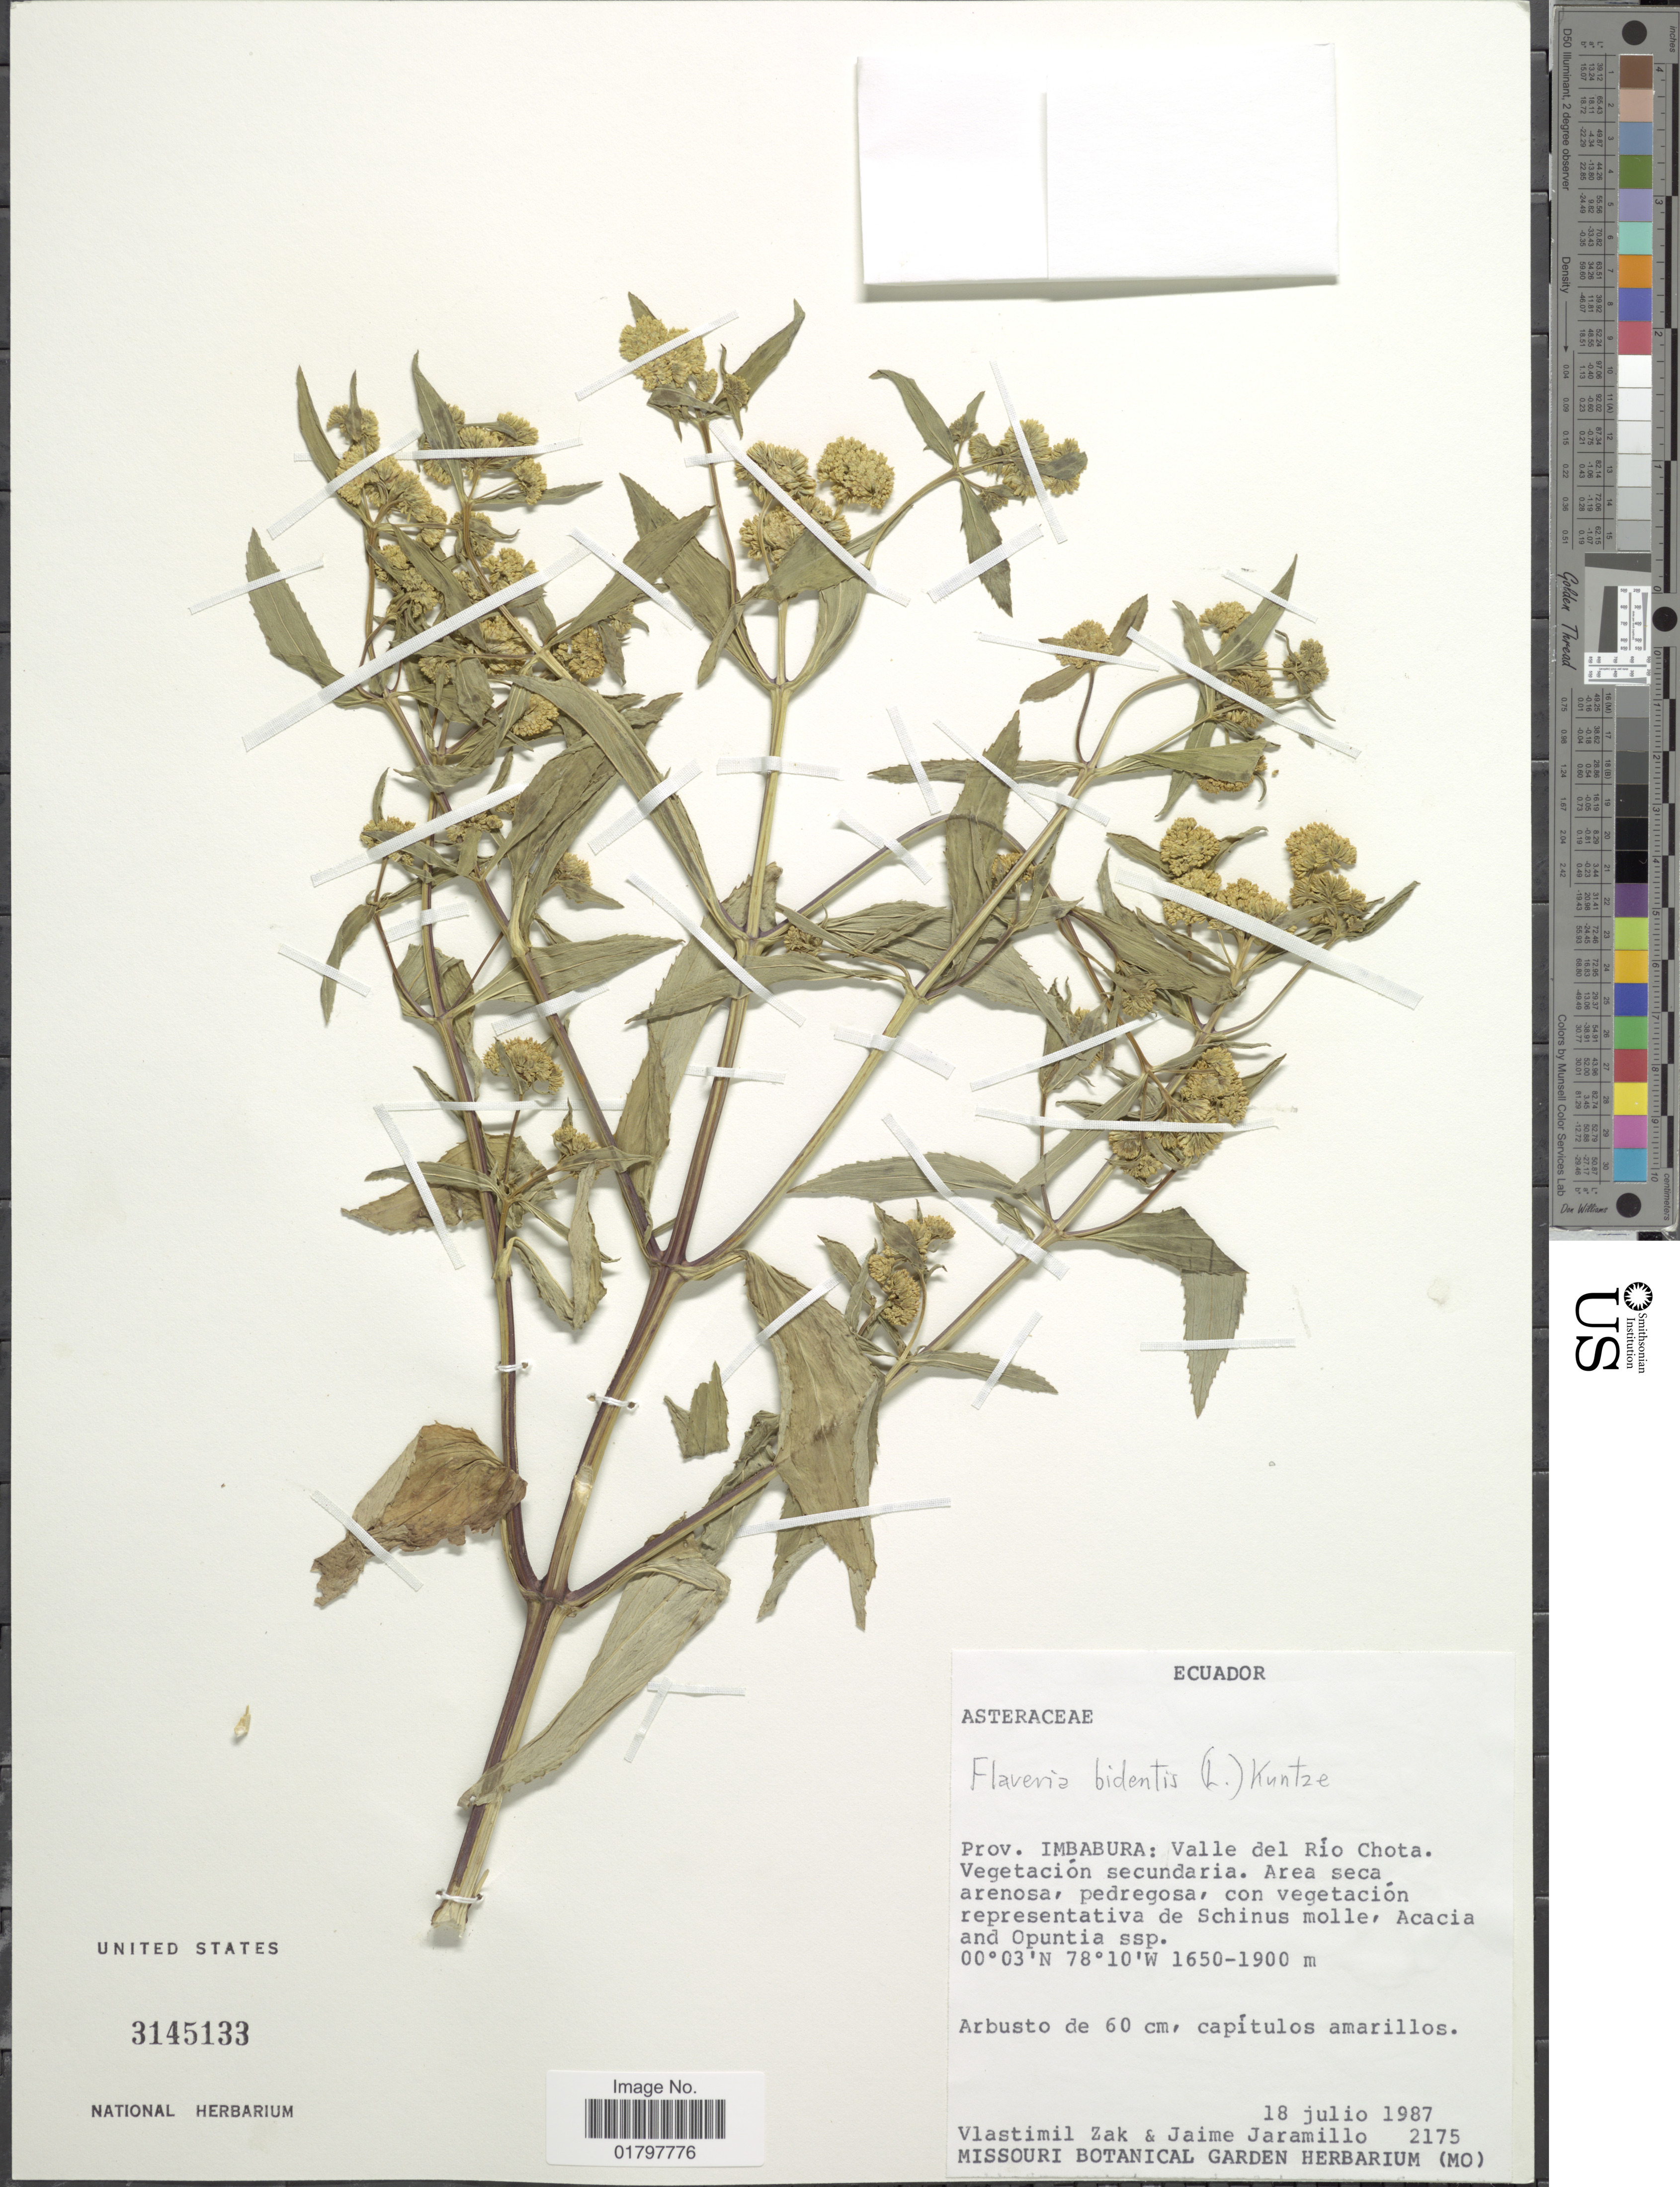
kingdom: Plantae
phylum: Tracheophyta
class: Magnoliopsida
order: Asterales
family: Asteraceae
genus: Flaveria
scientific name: Flaveria bidentis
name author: (L.) Kuntze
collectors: V. Zak & J. Jaramillo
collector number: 2175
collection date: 1987-07-18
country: Ecuador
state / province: Imbabura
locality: Prov. Imbabura: Valle del Río Chota. Vegetación secundaria.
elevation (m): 1650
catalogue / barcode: US 3145133